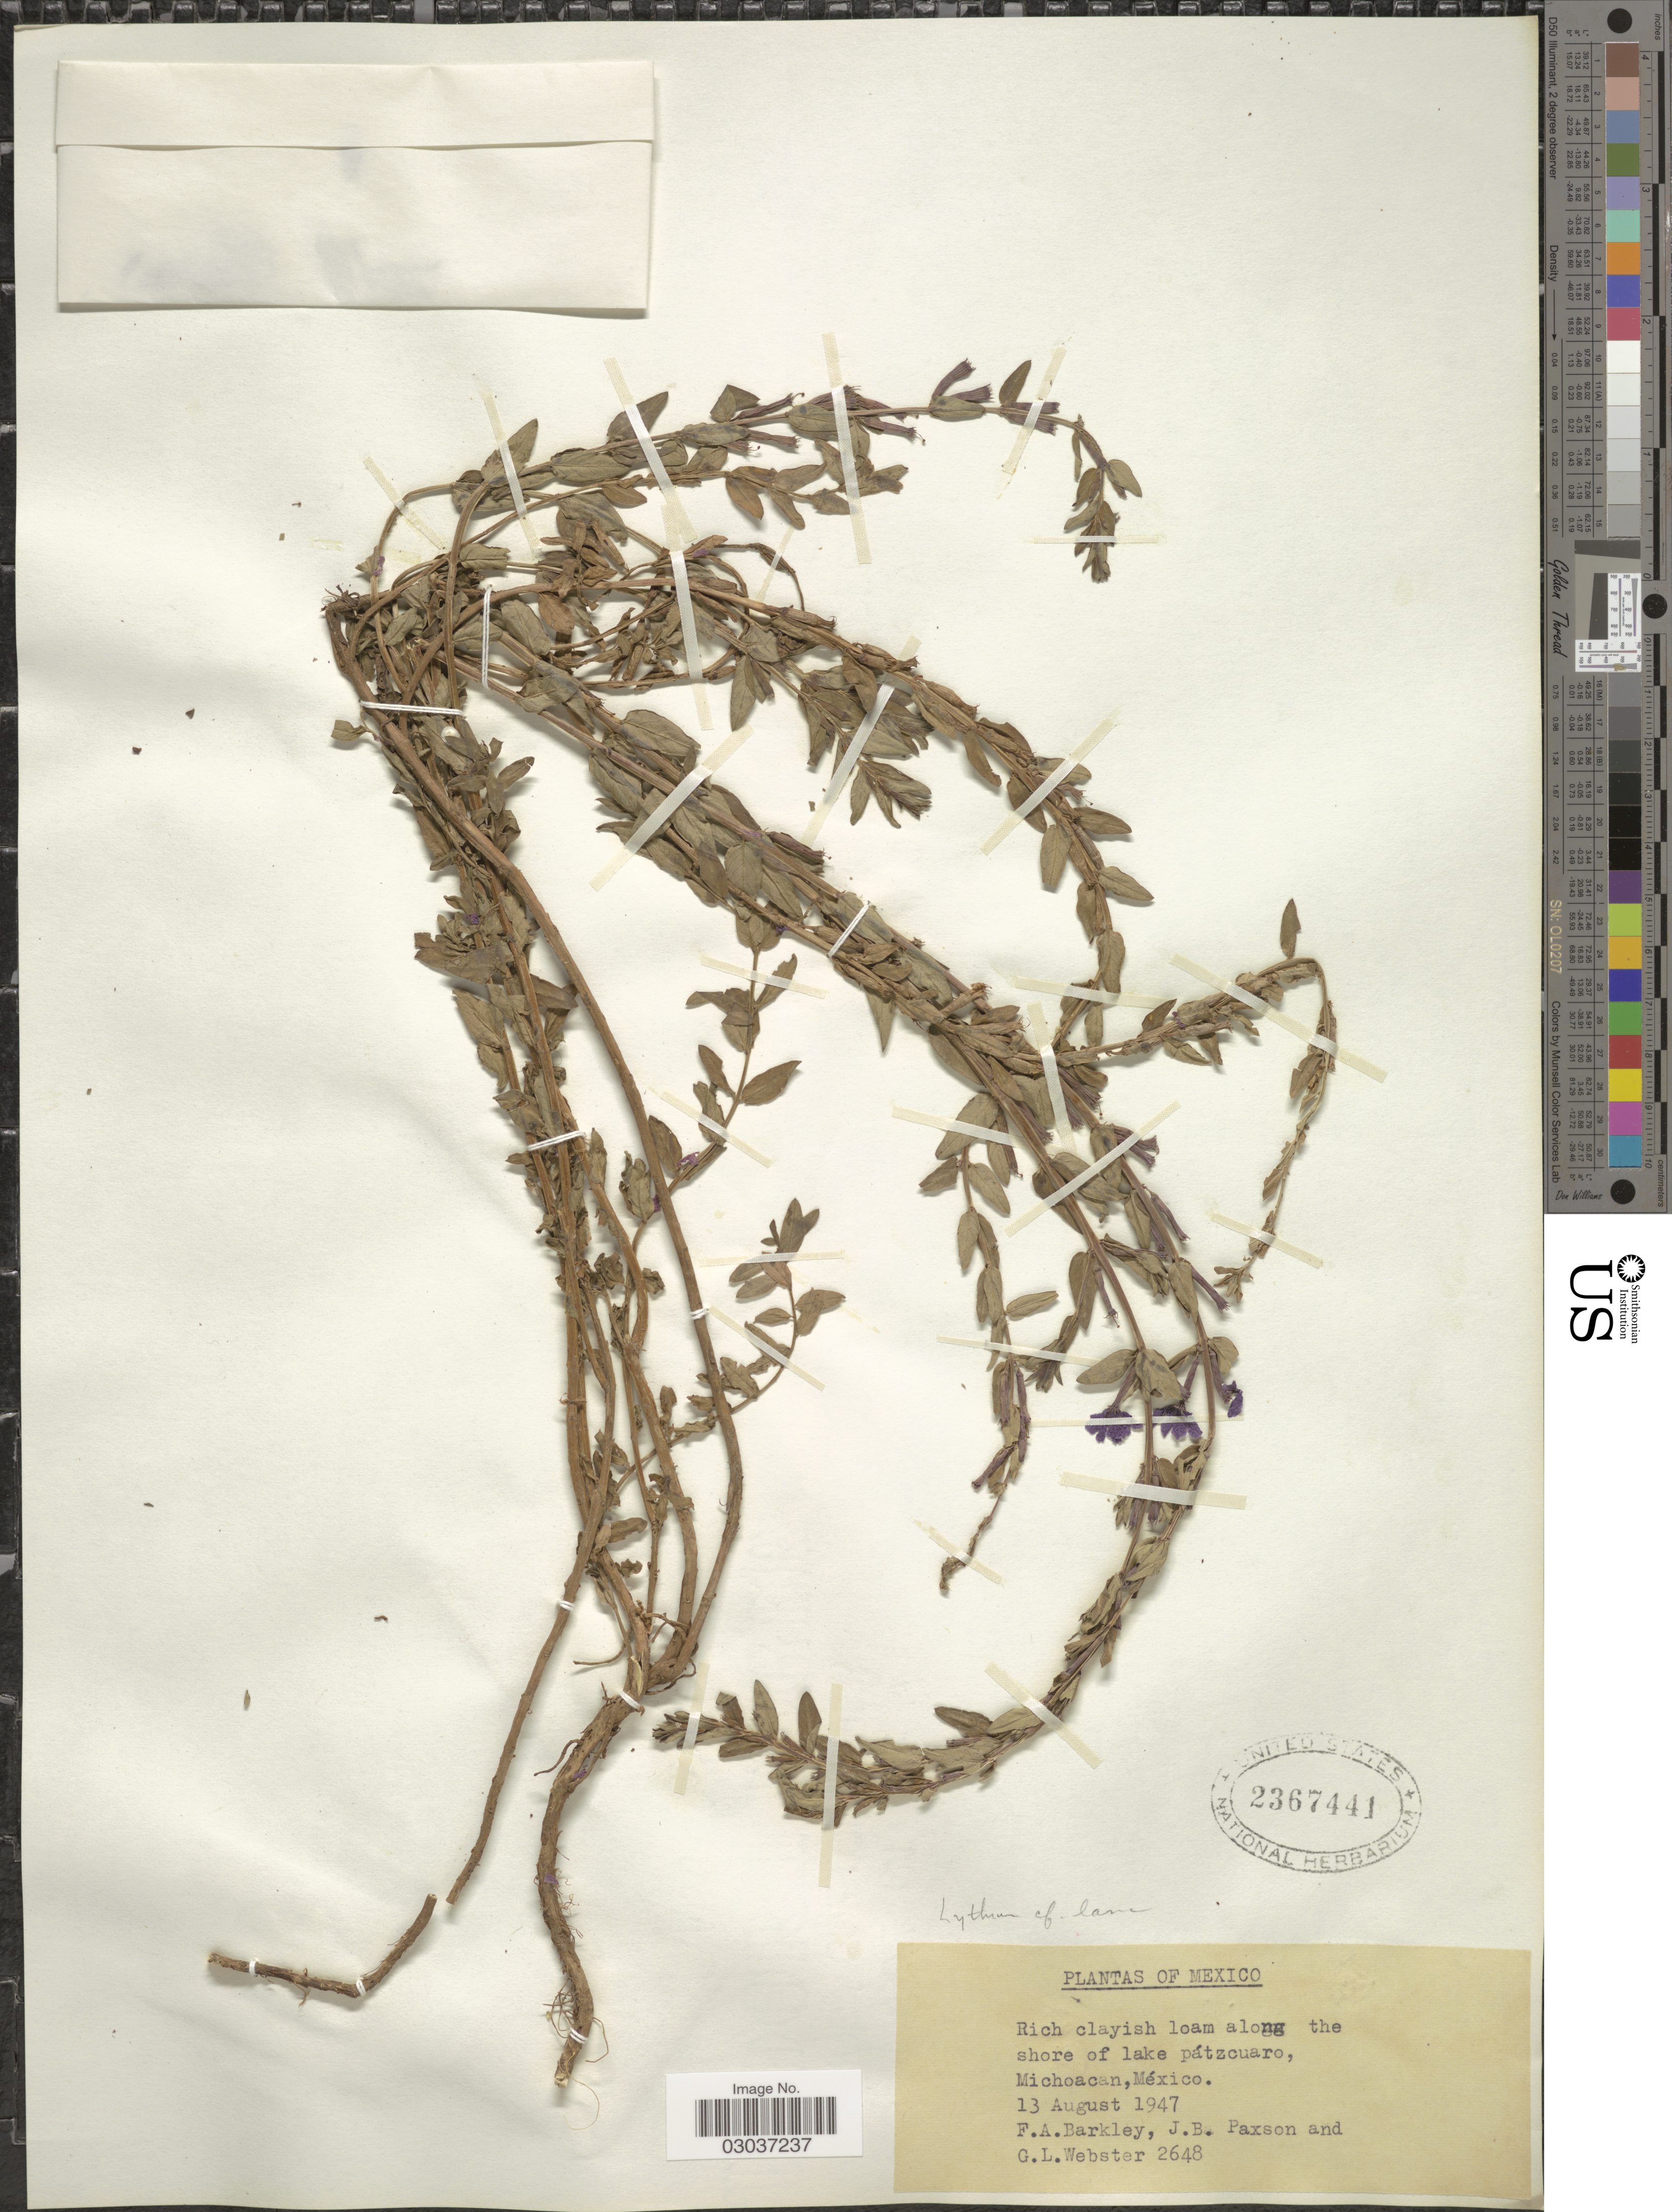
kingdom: Plantae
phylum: Tracheophyta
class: Magnoliopsida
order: Myrtales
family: Lythraceae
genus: Lythrum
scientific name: Lythrum lanceolatum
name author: Elliott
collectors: F. A. Barkley, J. B. Paxson & G. L. Webster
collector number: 2648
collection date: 1947-08-13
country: Mexico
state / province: Michoacán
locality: Rich clayish loam along the shore of Lake Pátzcuaro.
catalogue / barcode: US 2367441